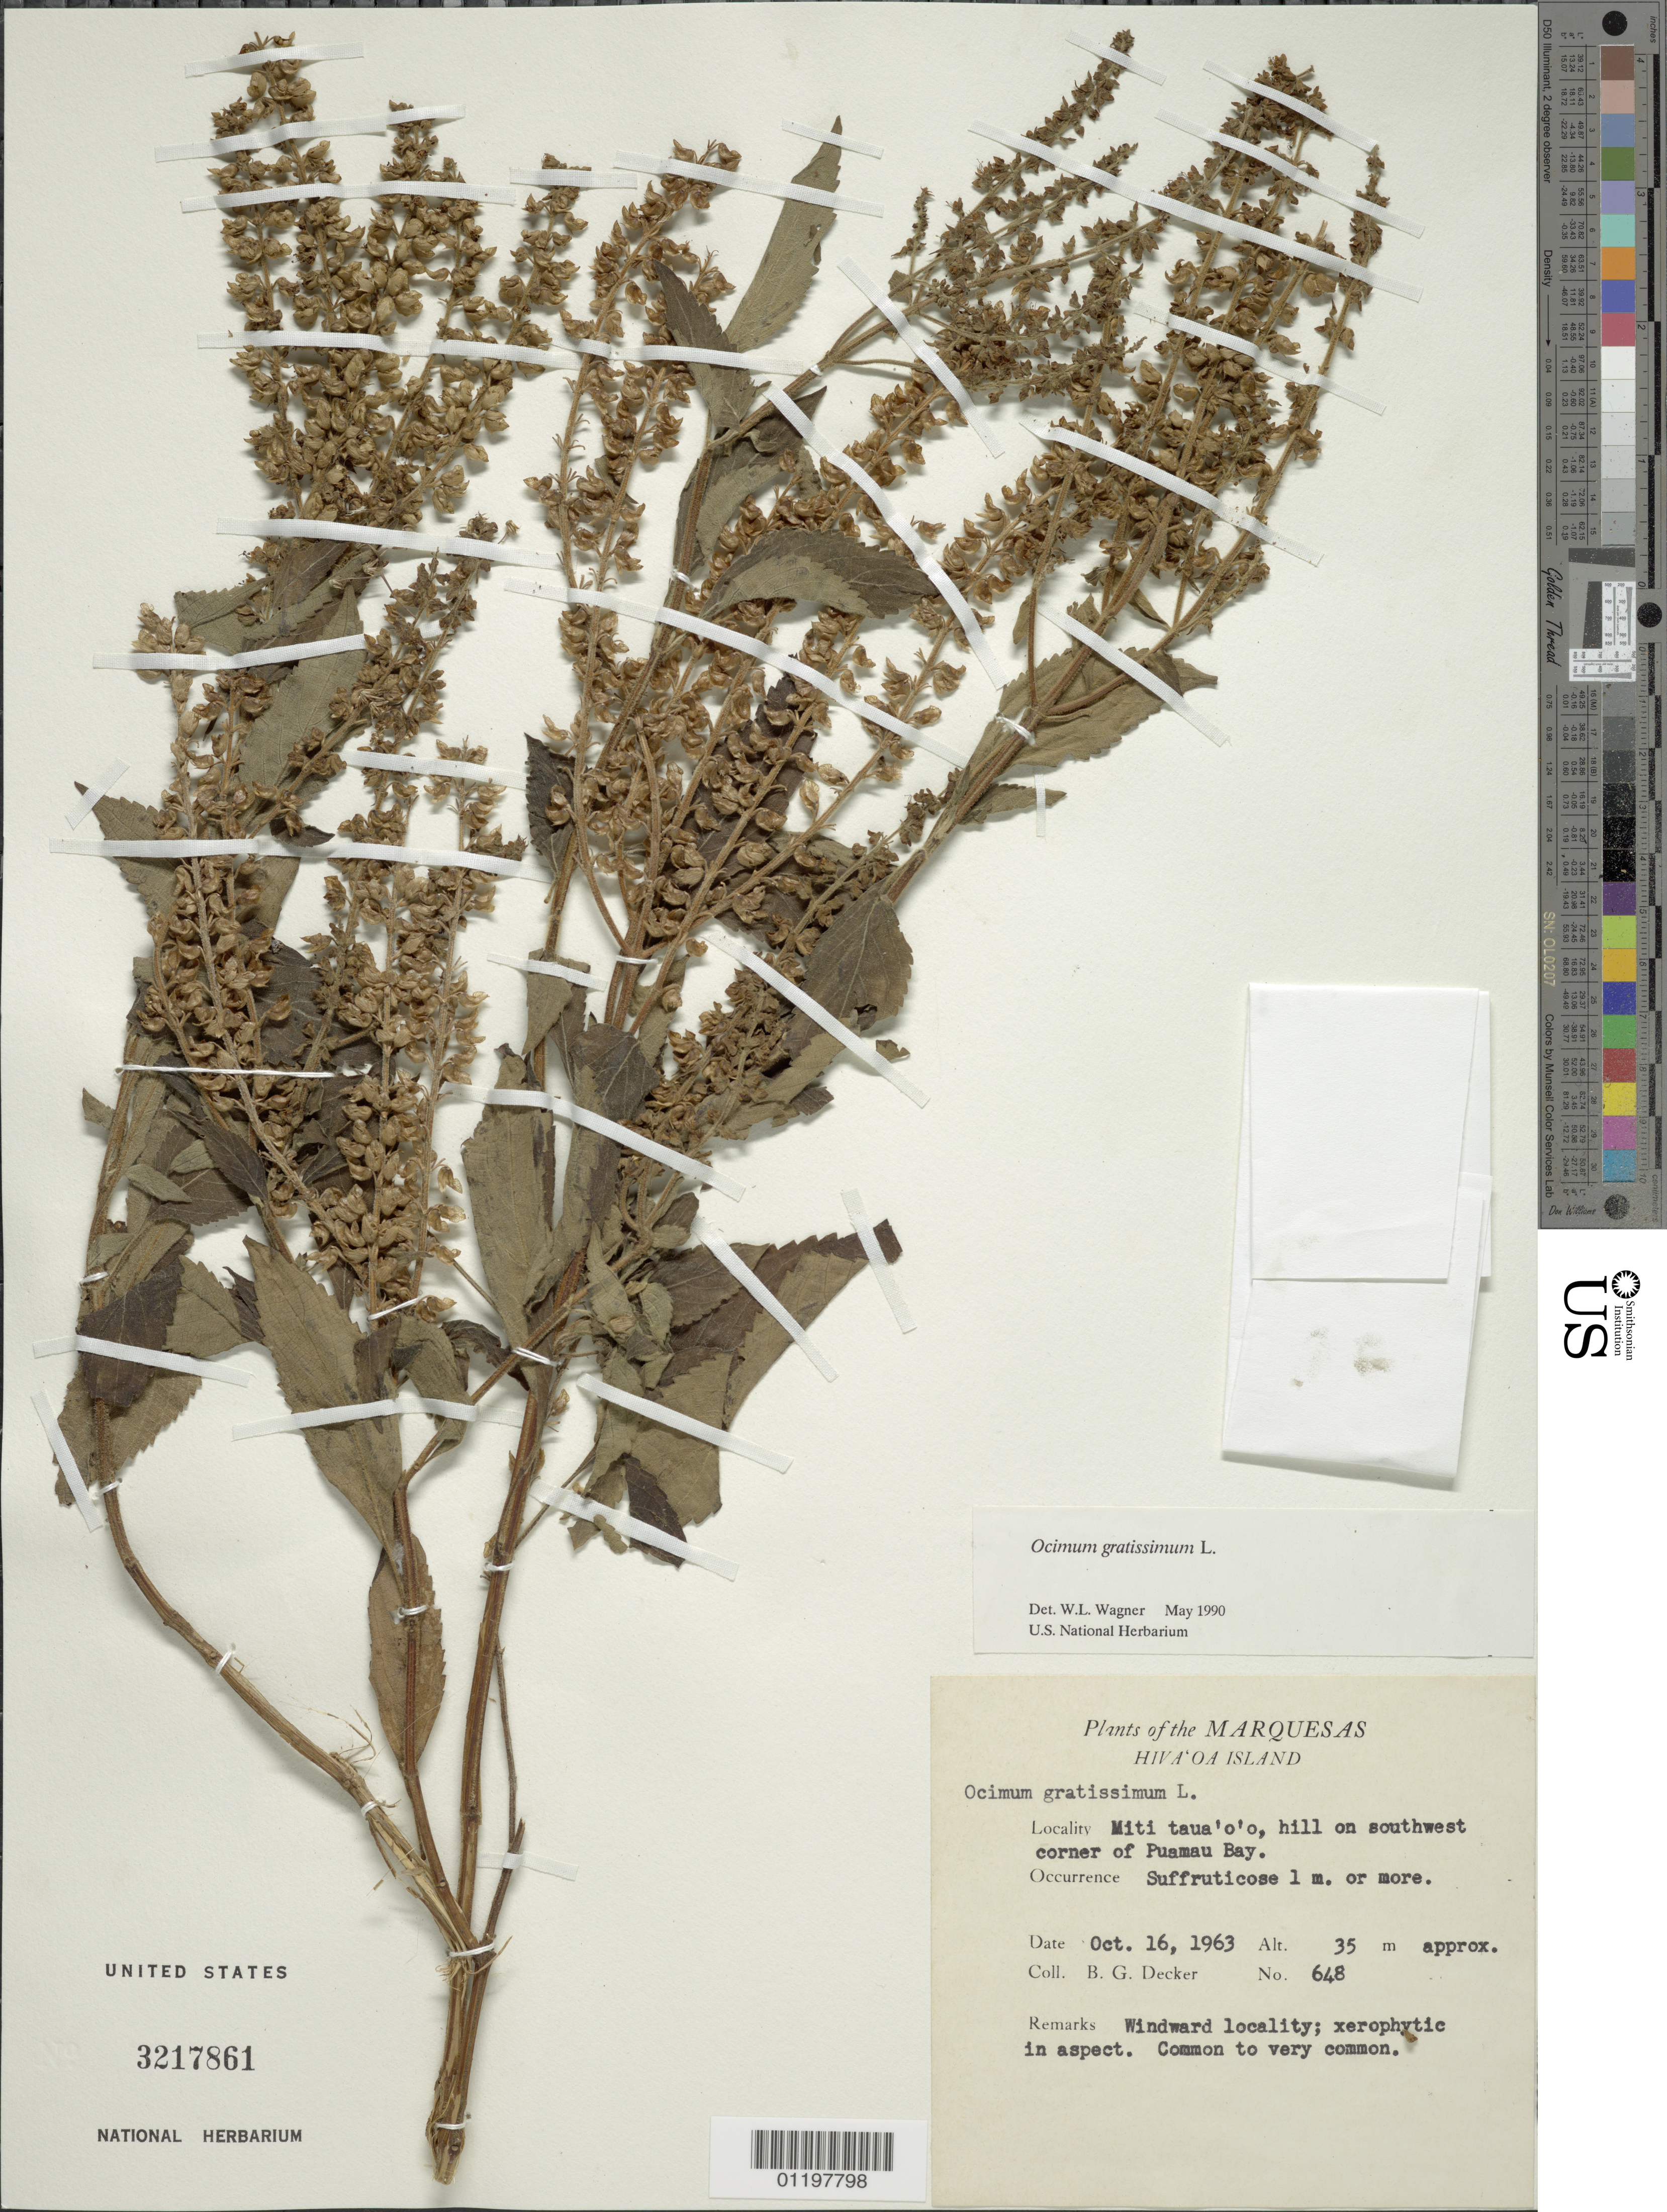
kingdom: Plantae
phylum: Tracheophyta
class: Magnoliopsida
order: Lamiales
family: Lamiaceae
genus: Ocimum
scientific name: Ocimum gratissimum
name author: L.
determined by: Wagner, W. L., (BOT), Smithsonian Institution - National Museum of Natural History (UNITED STATES)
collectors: B. G. Decker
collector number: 648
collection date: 1963-10-16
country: French Polynesia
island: Hiva Oa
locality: Miti taua'o'o, hill on SW corner of Puamau Bay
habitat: Windward locality, xerophytic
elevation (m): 35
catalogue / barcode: US 3217861